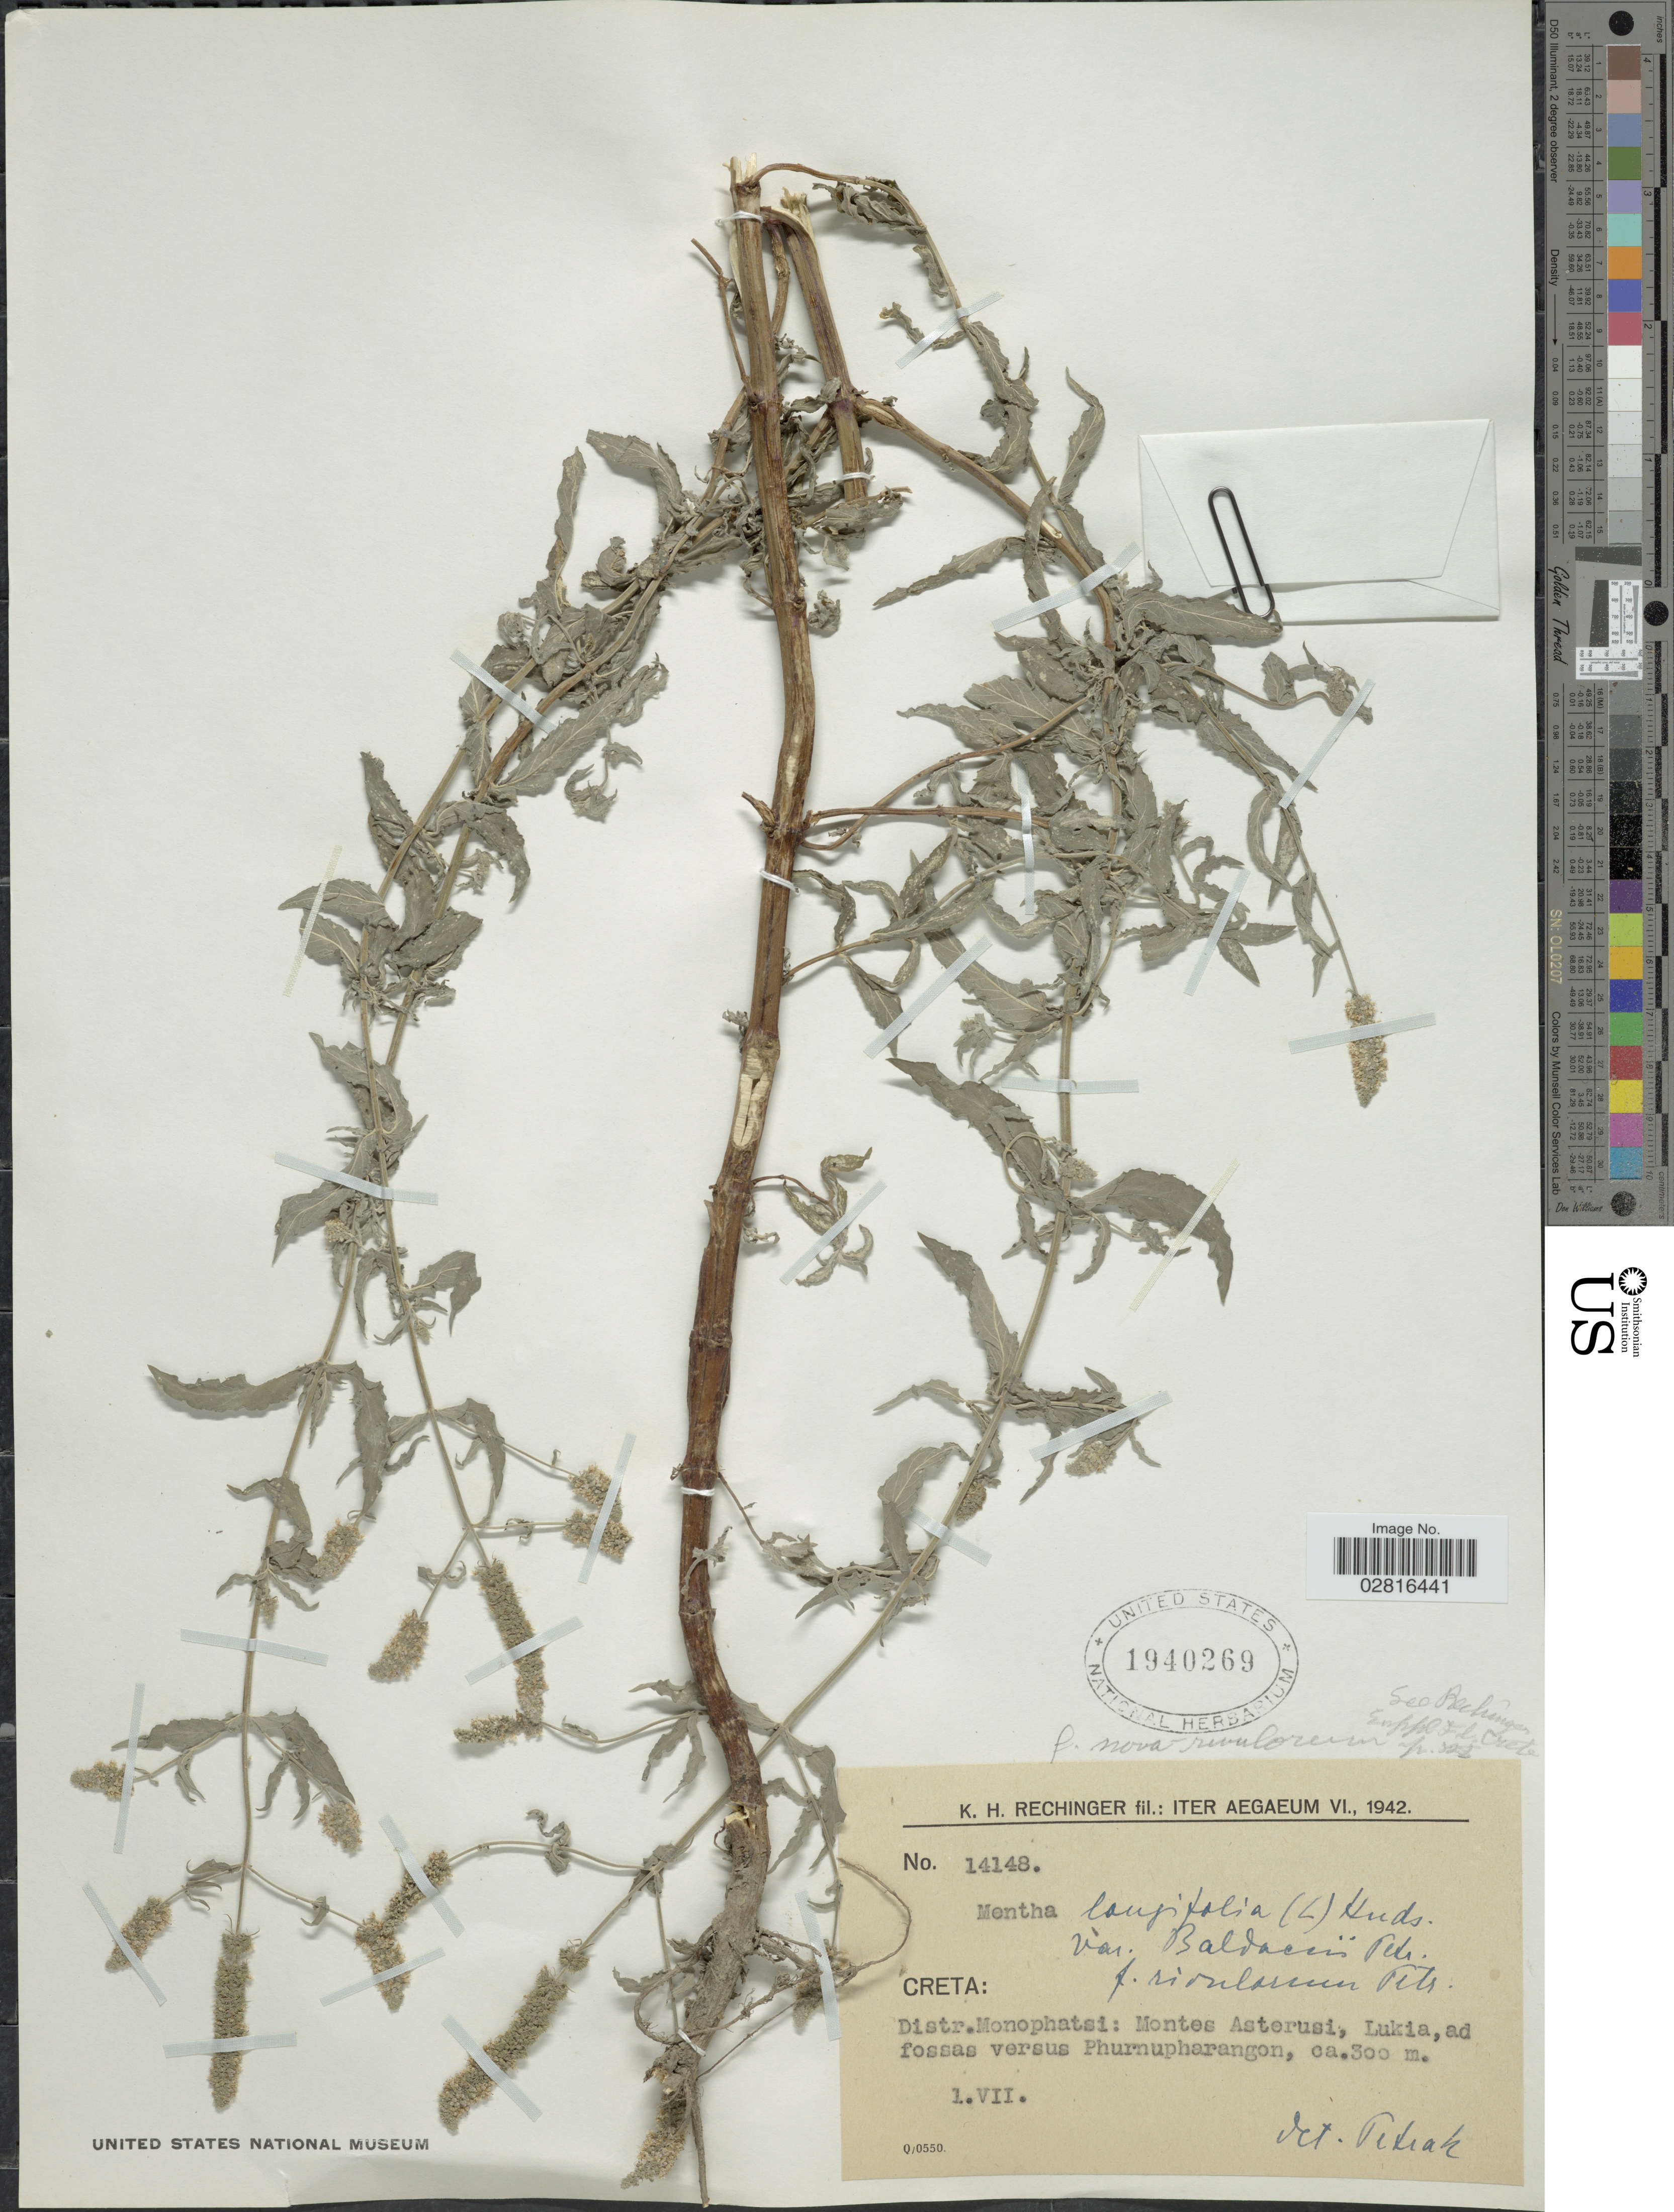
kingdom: Plantae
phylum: Tracheophyta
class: Magnoliopsida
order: Lamiales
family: Lamiaceae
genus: Mentha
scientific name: Mentha longifolia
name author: (L.) L.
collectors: K. H. Rechinger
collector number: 14148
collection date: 1942-07-01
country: Greece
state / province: Crete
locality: Iter Aegaeum. Creta: Distr. Monophatsi: Montes Asterusi, Lukia, ad fossas versus Phurnupharangon.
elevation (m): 300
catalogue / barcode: US 1940269